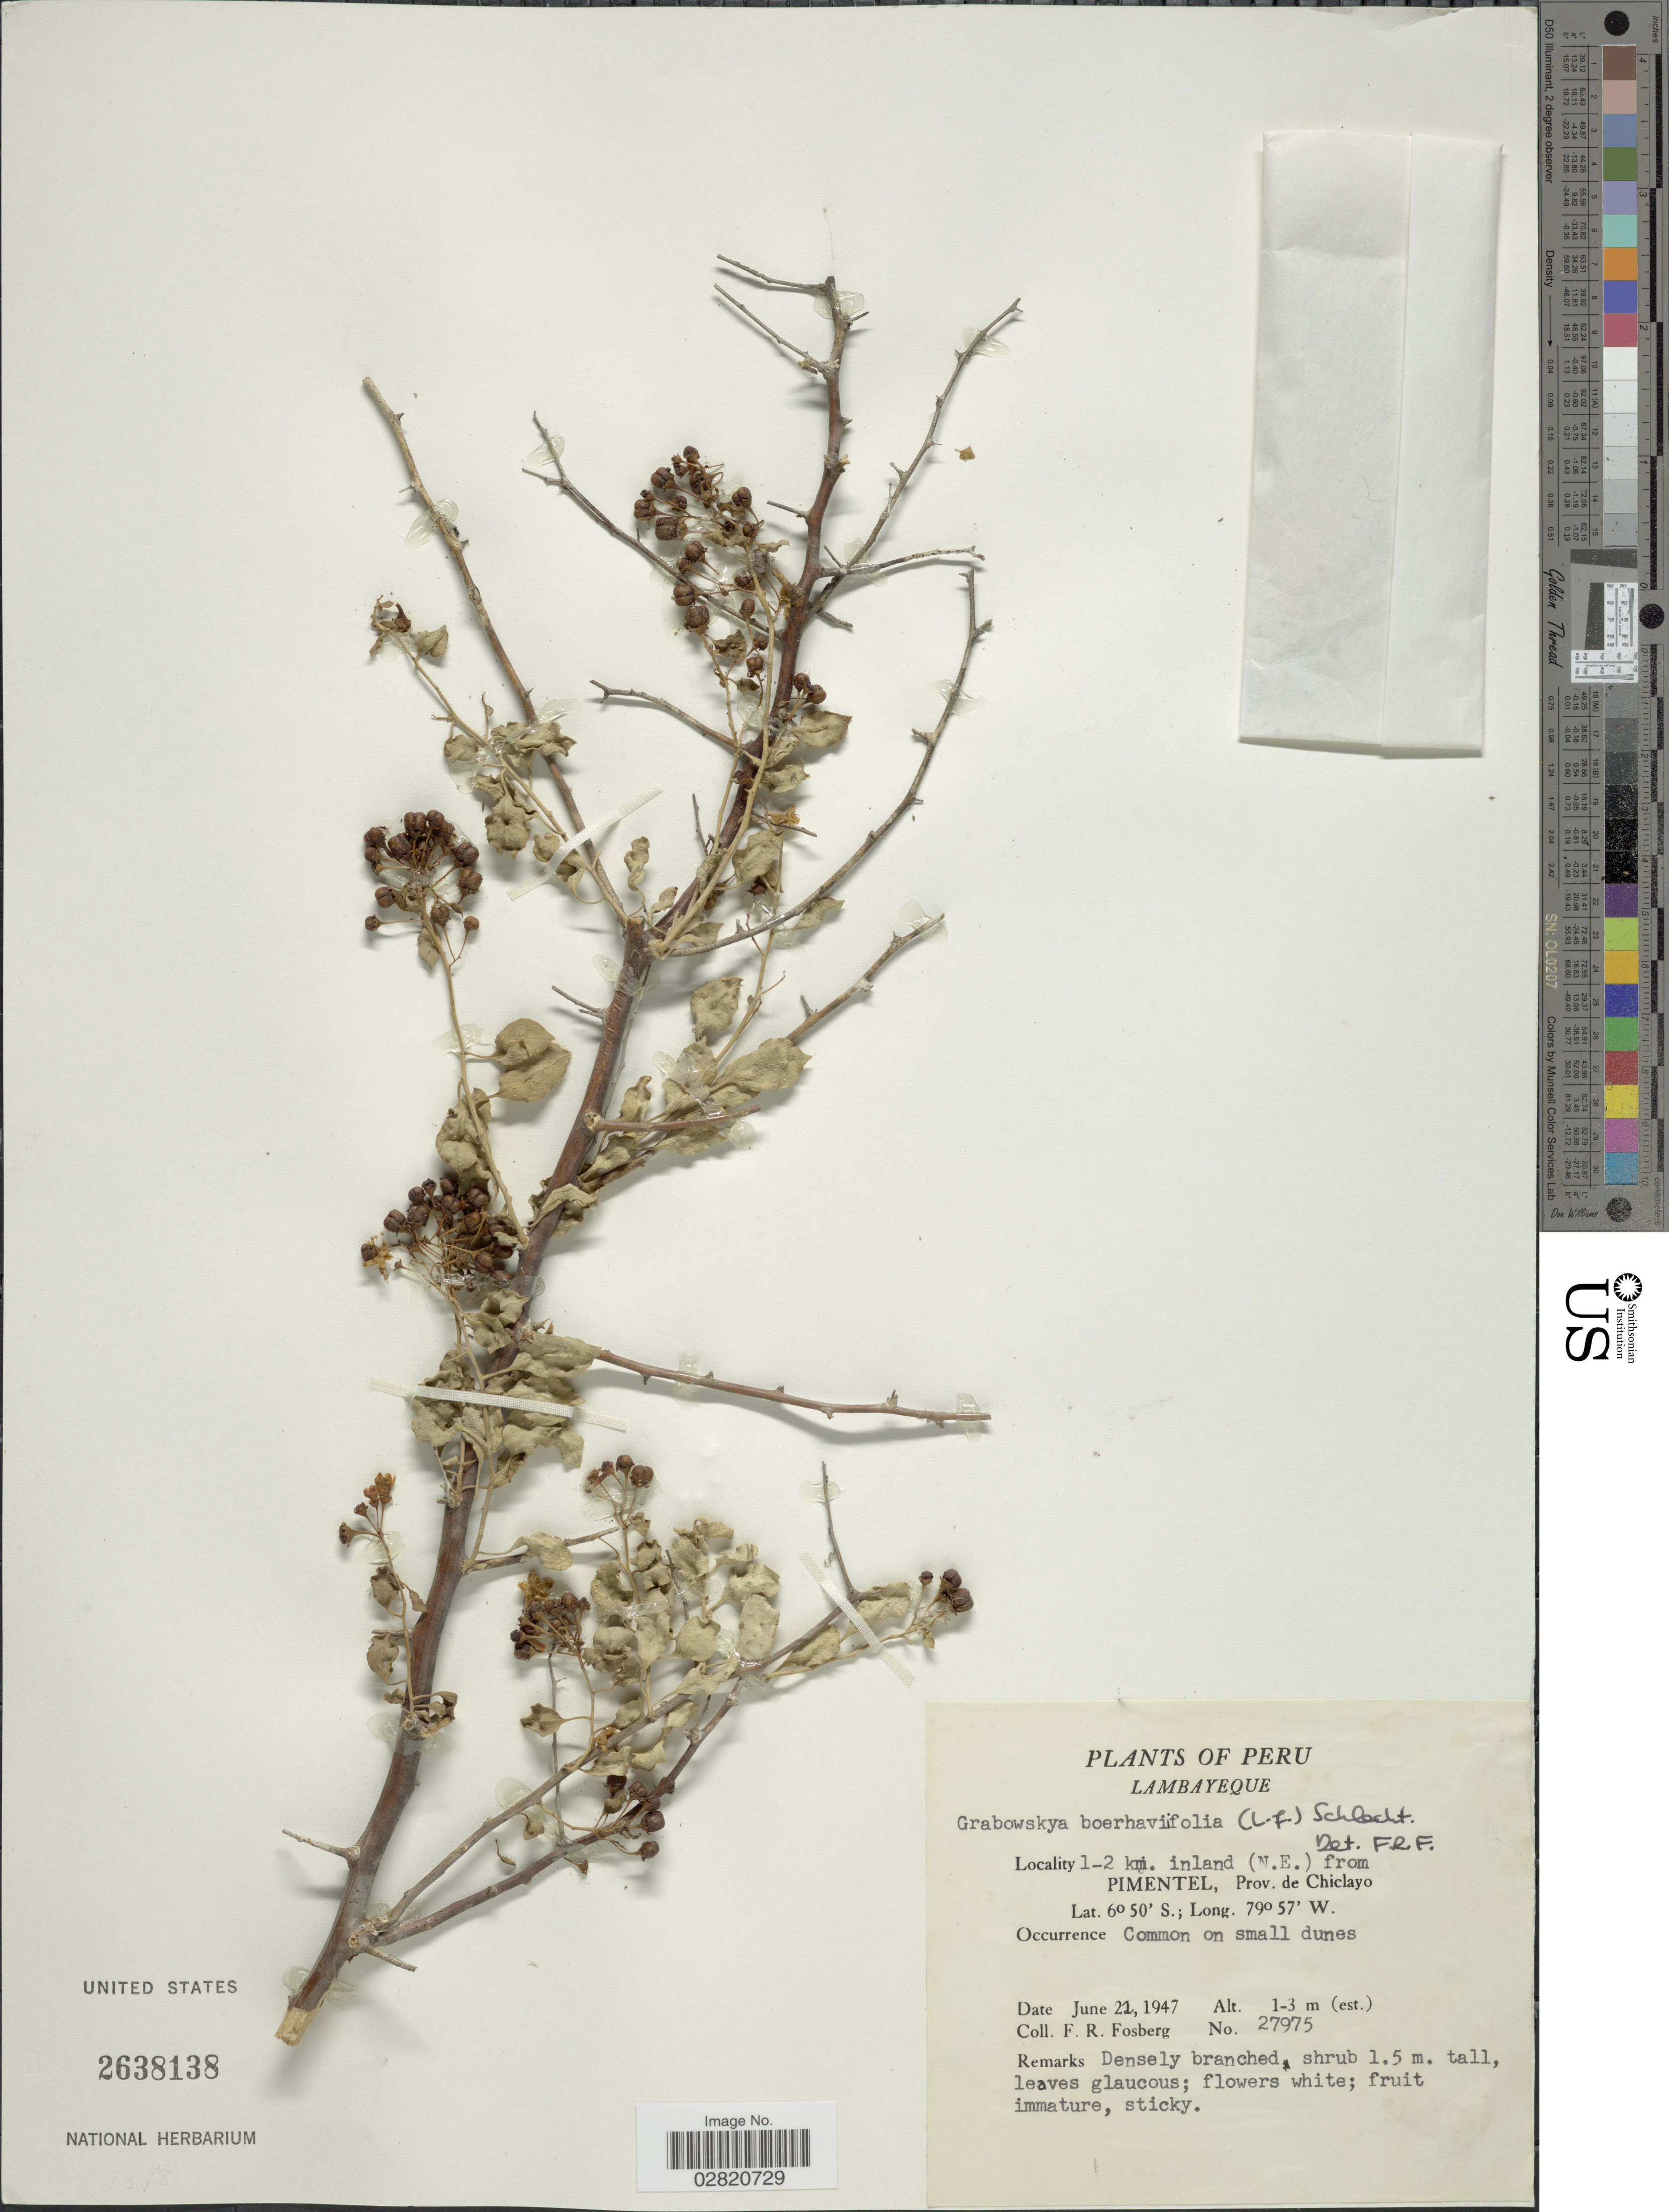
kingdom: Plantae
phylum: Tracheophyta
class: Magnoliopsida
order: Solanales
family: Solanaceae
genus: Grabowskia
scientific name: Grabowskia boerhaaviifolia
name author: Schltdl.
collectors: F. R. Fosberg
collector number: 27975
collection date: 1947-06-22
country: Peru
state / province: Lambayeque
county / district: Chiclayo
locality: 1-2 km. inland (N.E.) from Pimentel, Prov. de Chiclayo.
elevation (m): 1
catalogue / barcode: US 2638138